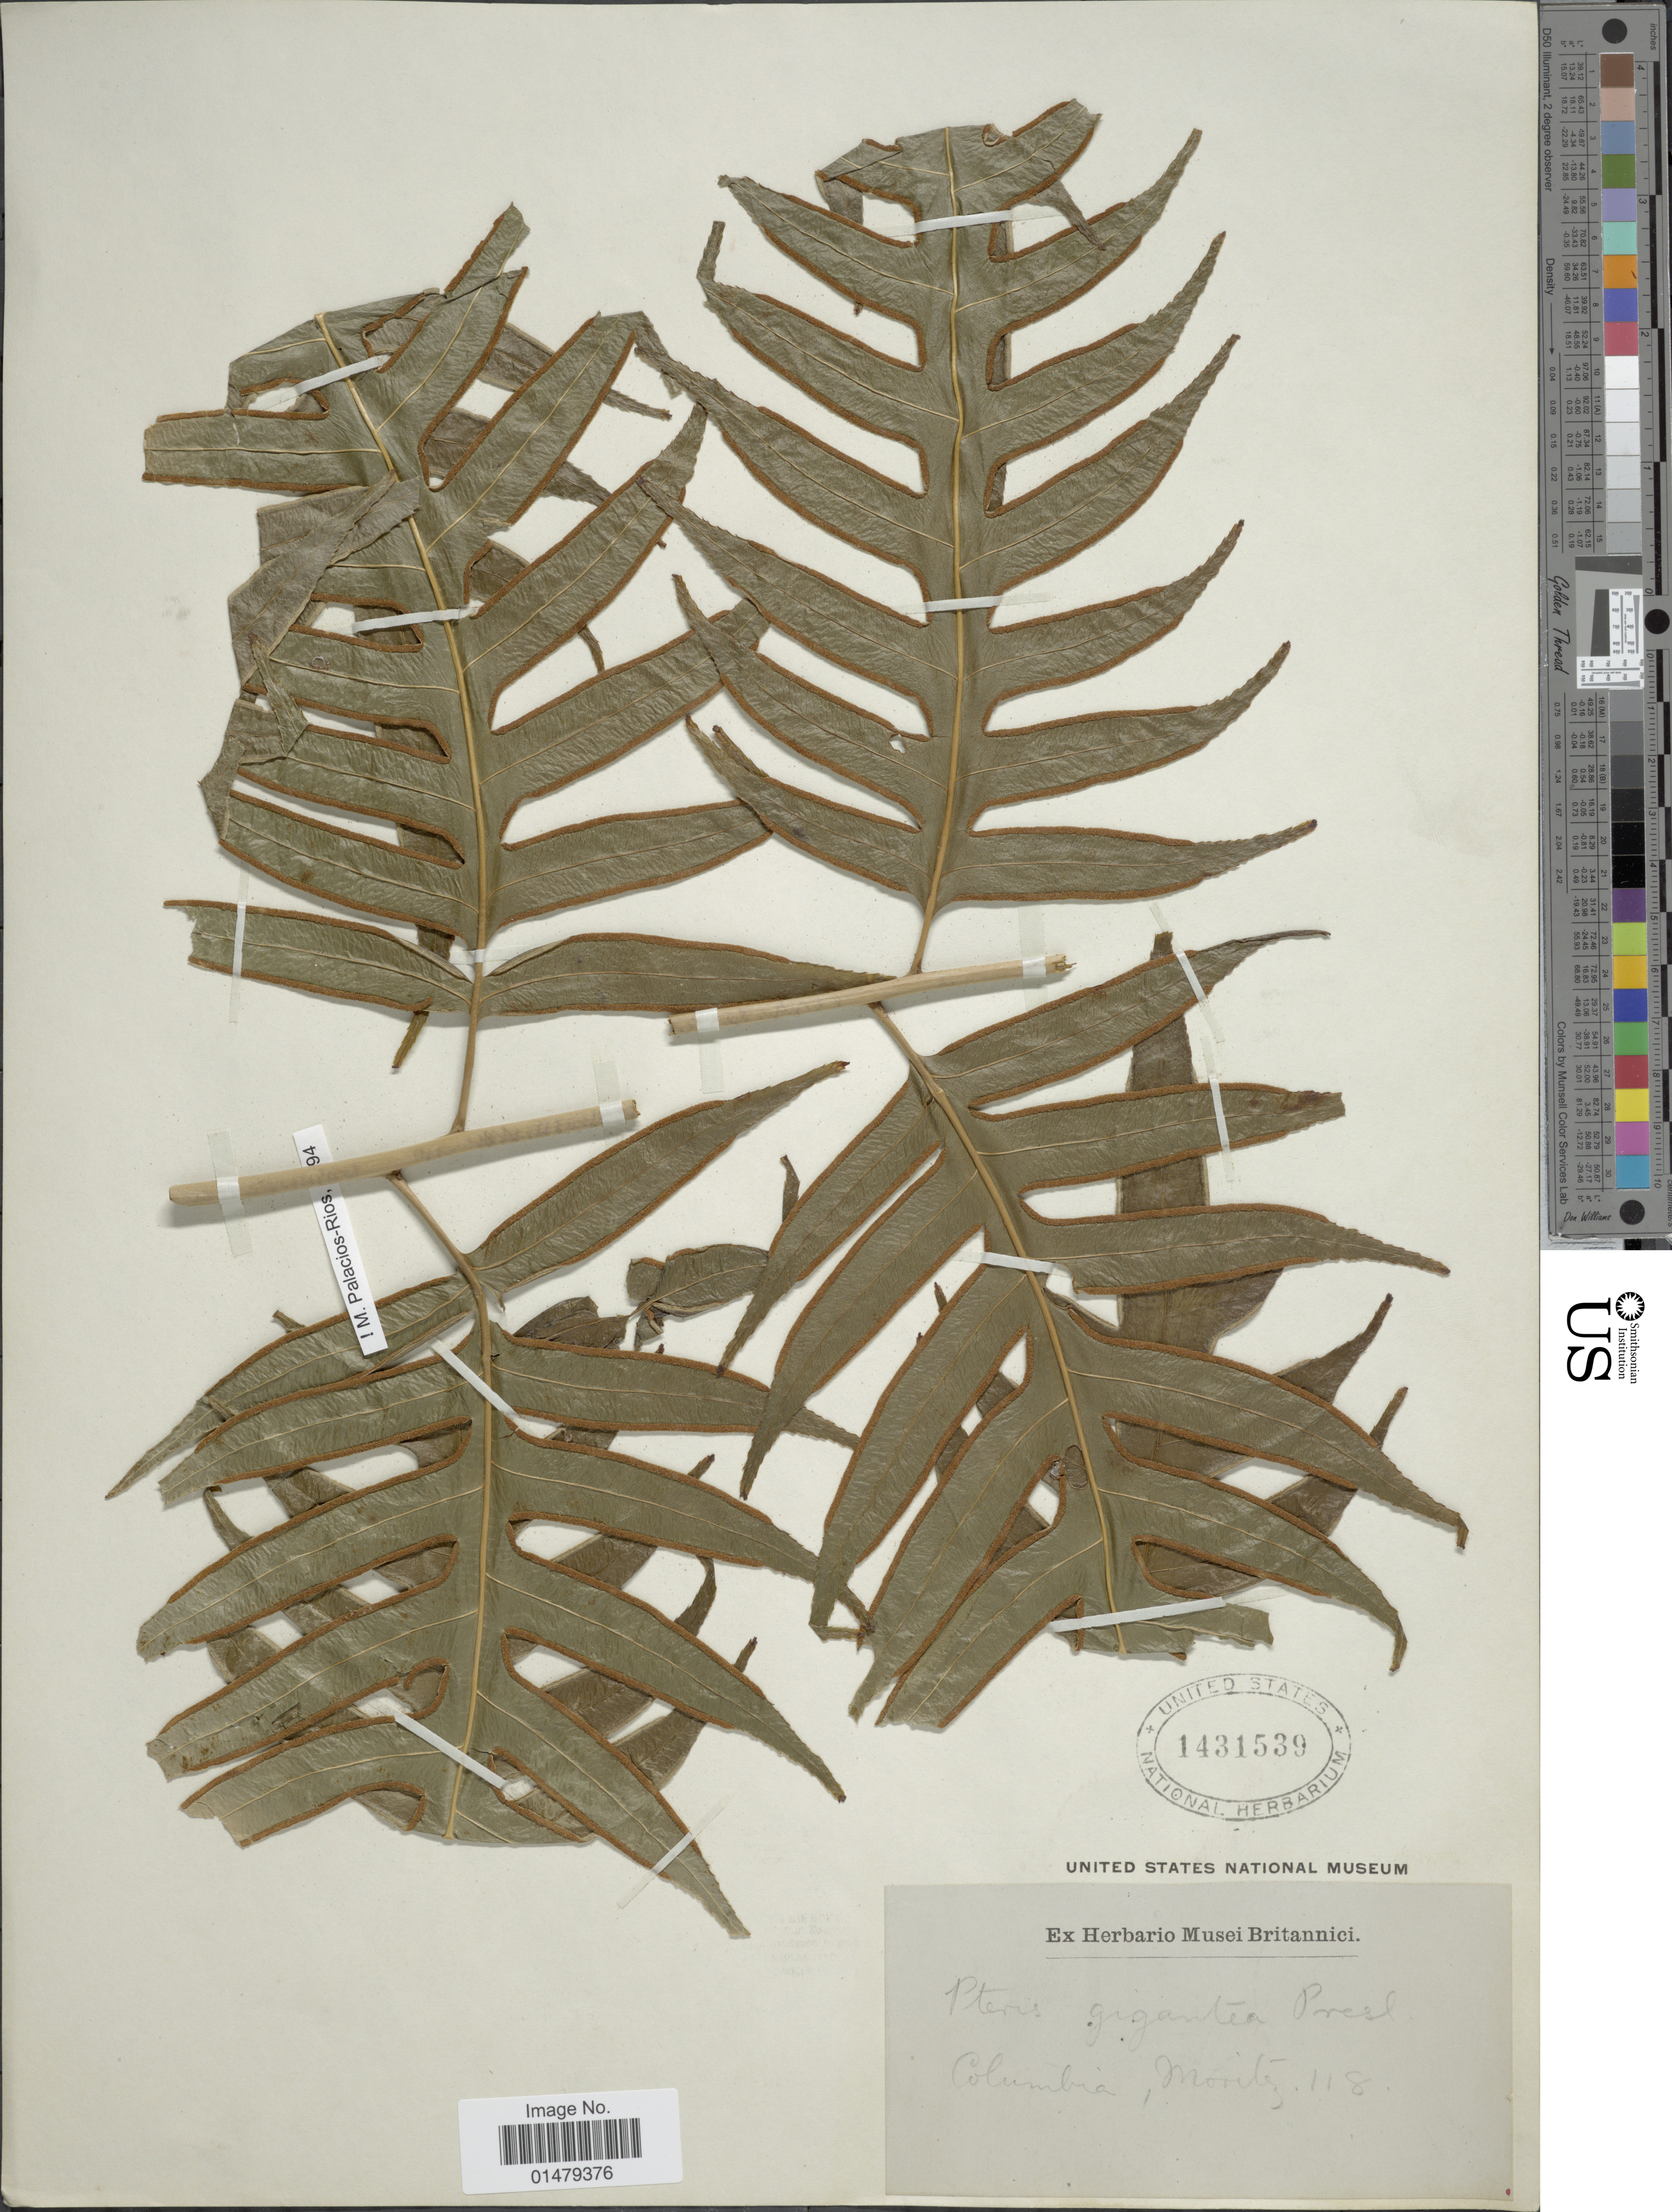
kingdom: Plantae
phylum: Tracheophyta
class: Polypodiopsida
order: Polypodiales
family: Pteridaceae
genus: Pteris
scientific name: Pteris gigantea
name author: Willd.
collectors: Moritz, --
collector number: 118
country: Colombia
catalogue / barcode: US 1431539